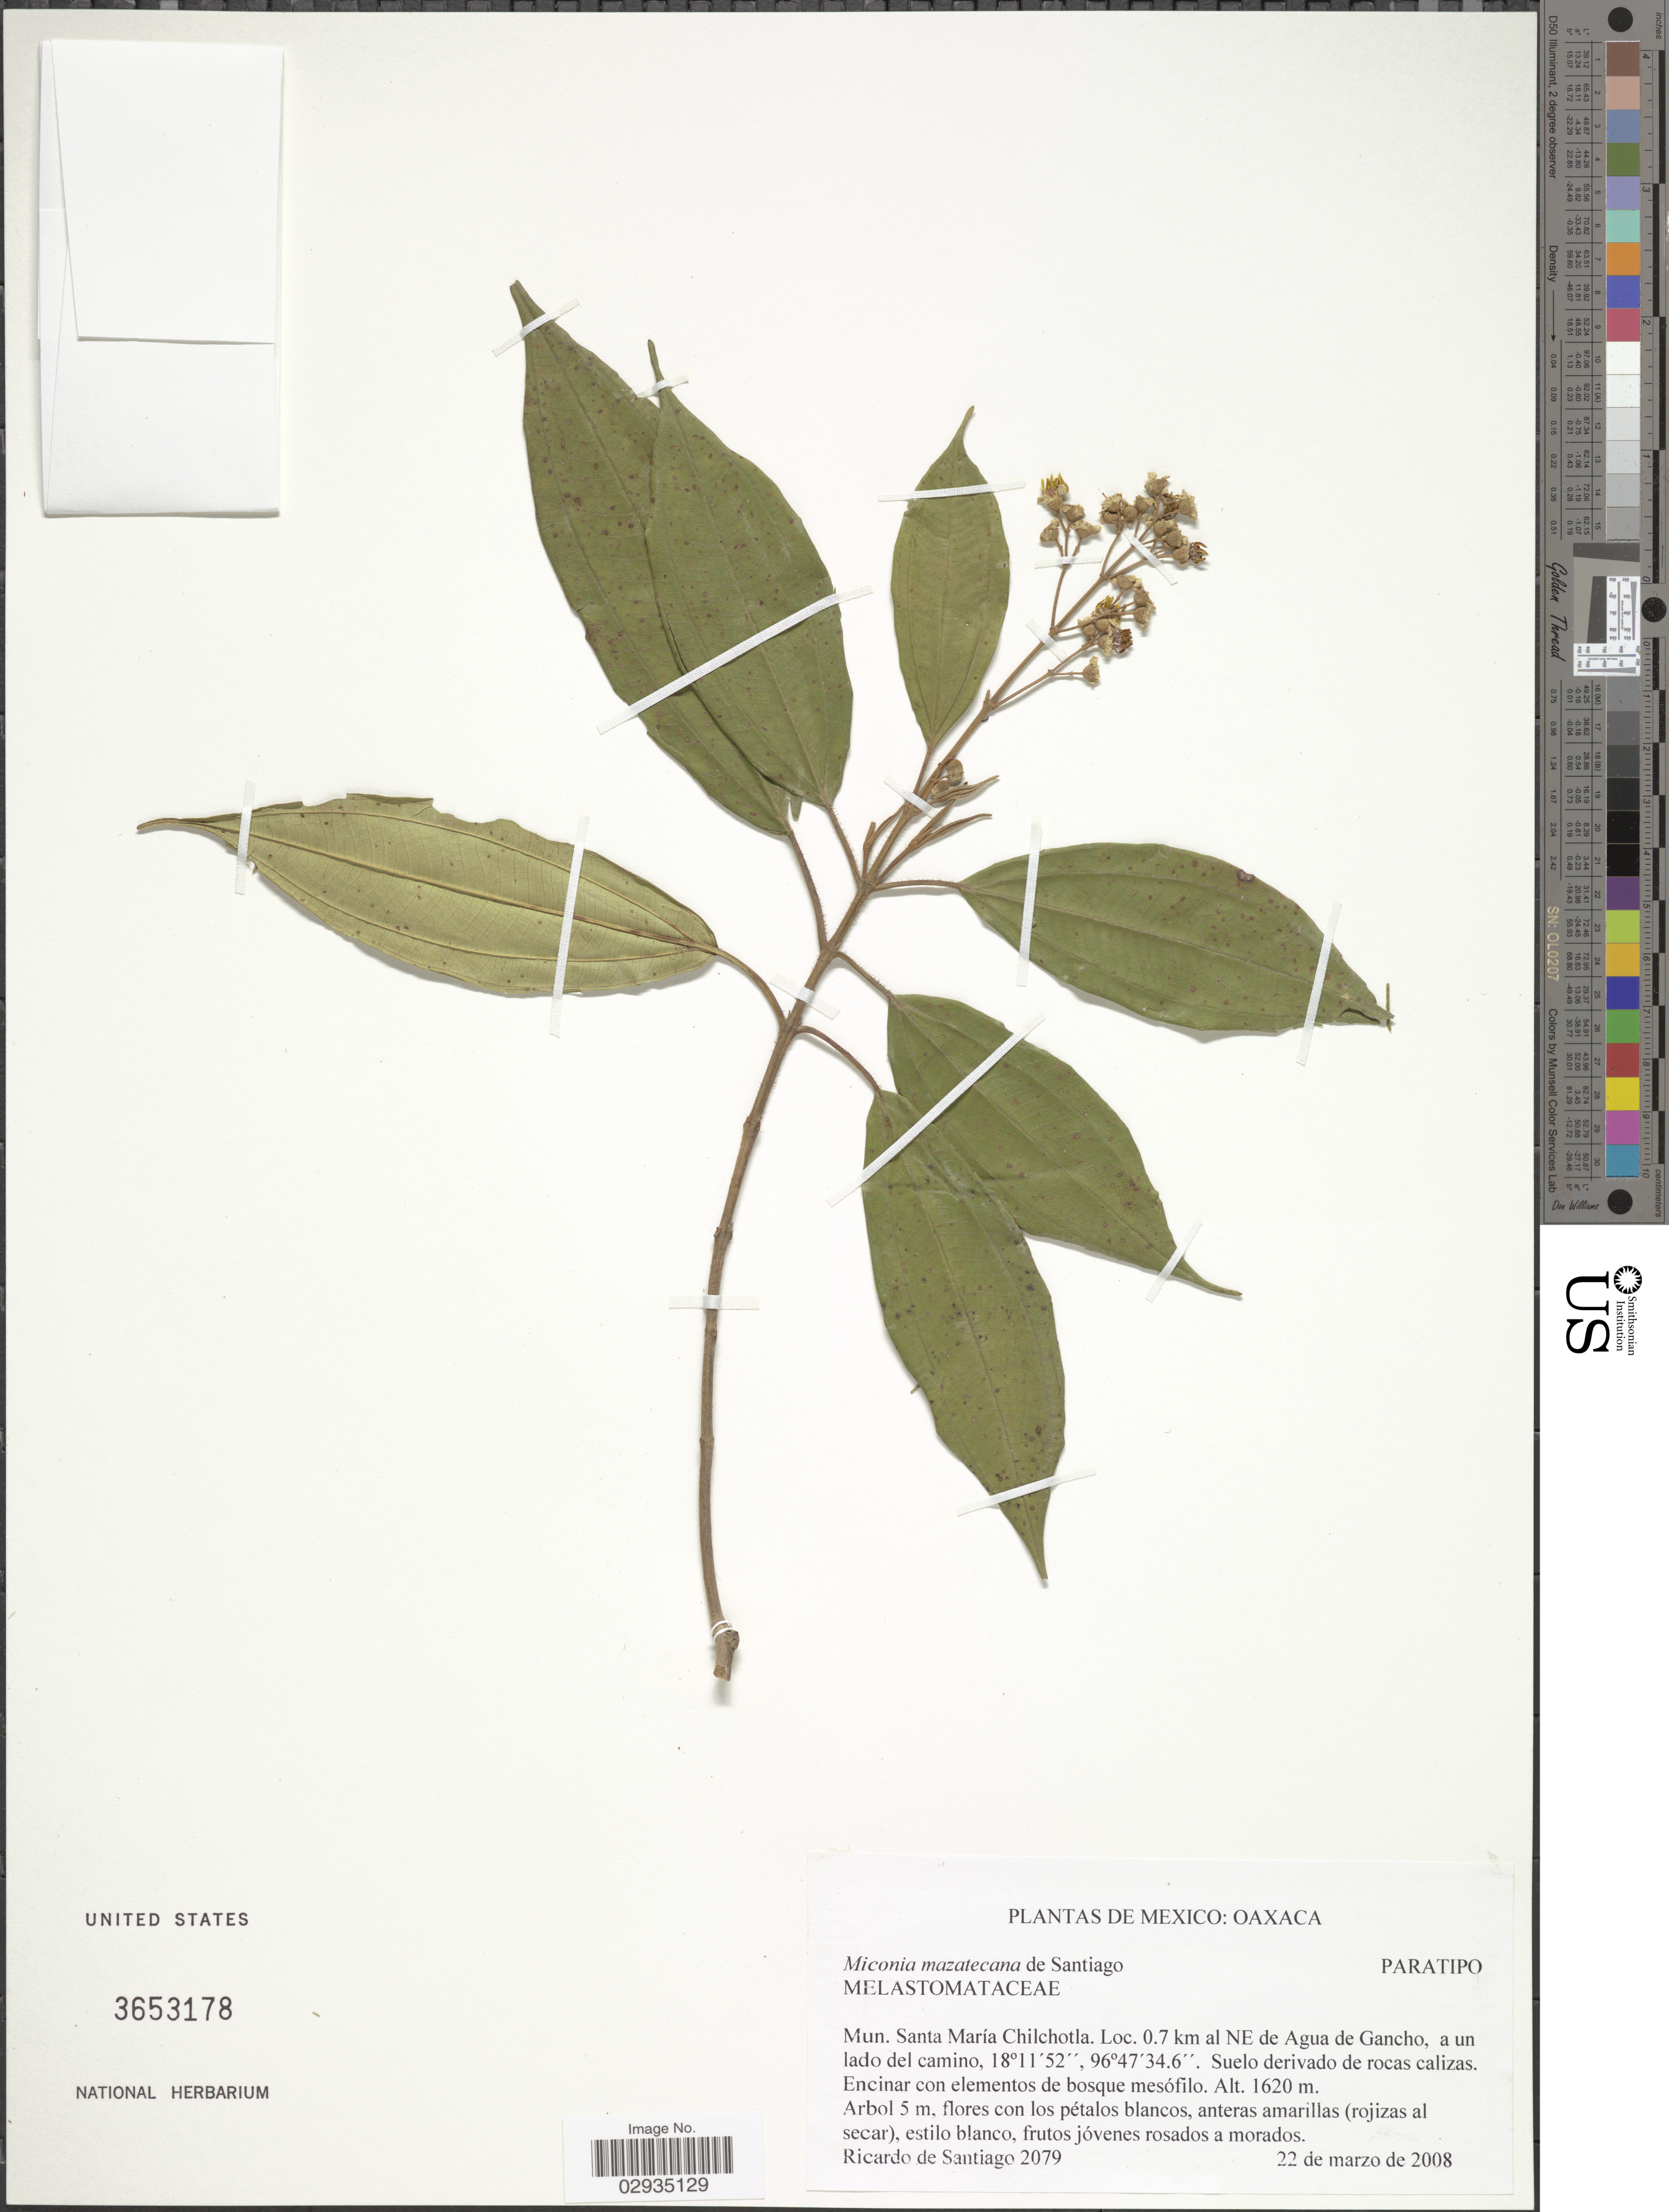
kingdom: Plantae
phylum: Tracheophyta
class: Magnoliopsida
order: Myrtales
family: Melastomataceae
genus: Miconia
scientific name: Miconia mazatecana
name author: de Santiago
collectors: J. R. de Santiago Gómez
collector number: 2079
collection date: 2008-03-22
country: Mexico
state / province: Oaxaca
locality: Mun. Santa María Chilchotla. Loc. 0.7 km al NE de Agua de Gancho, a un lado del camino.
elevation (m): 1620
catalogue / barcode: US 3653178